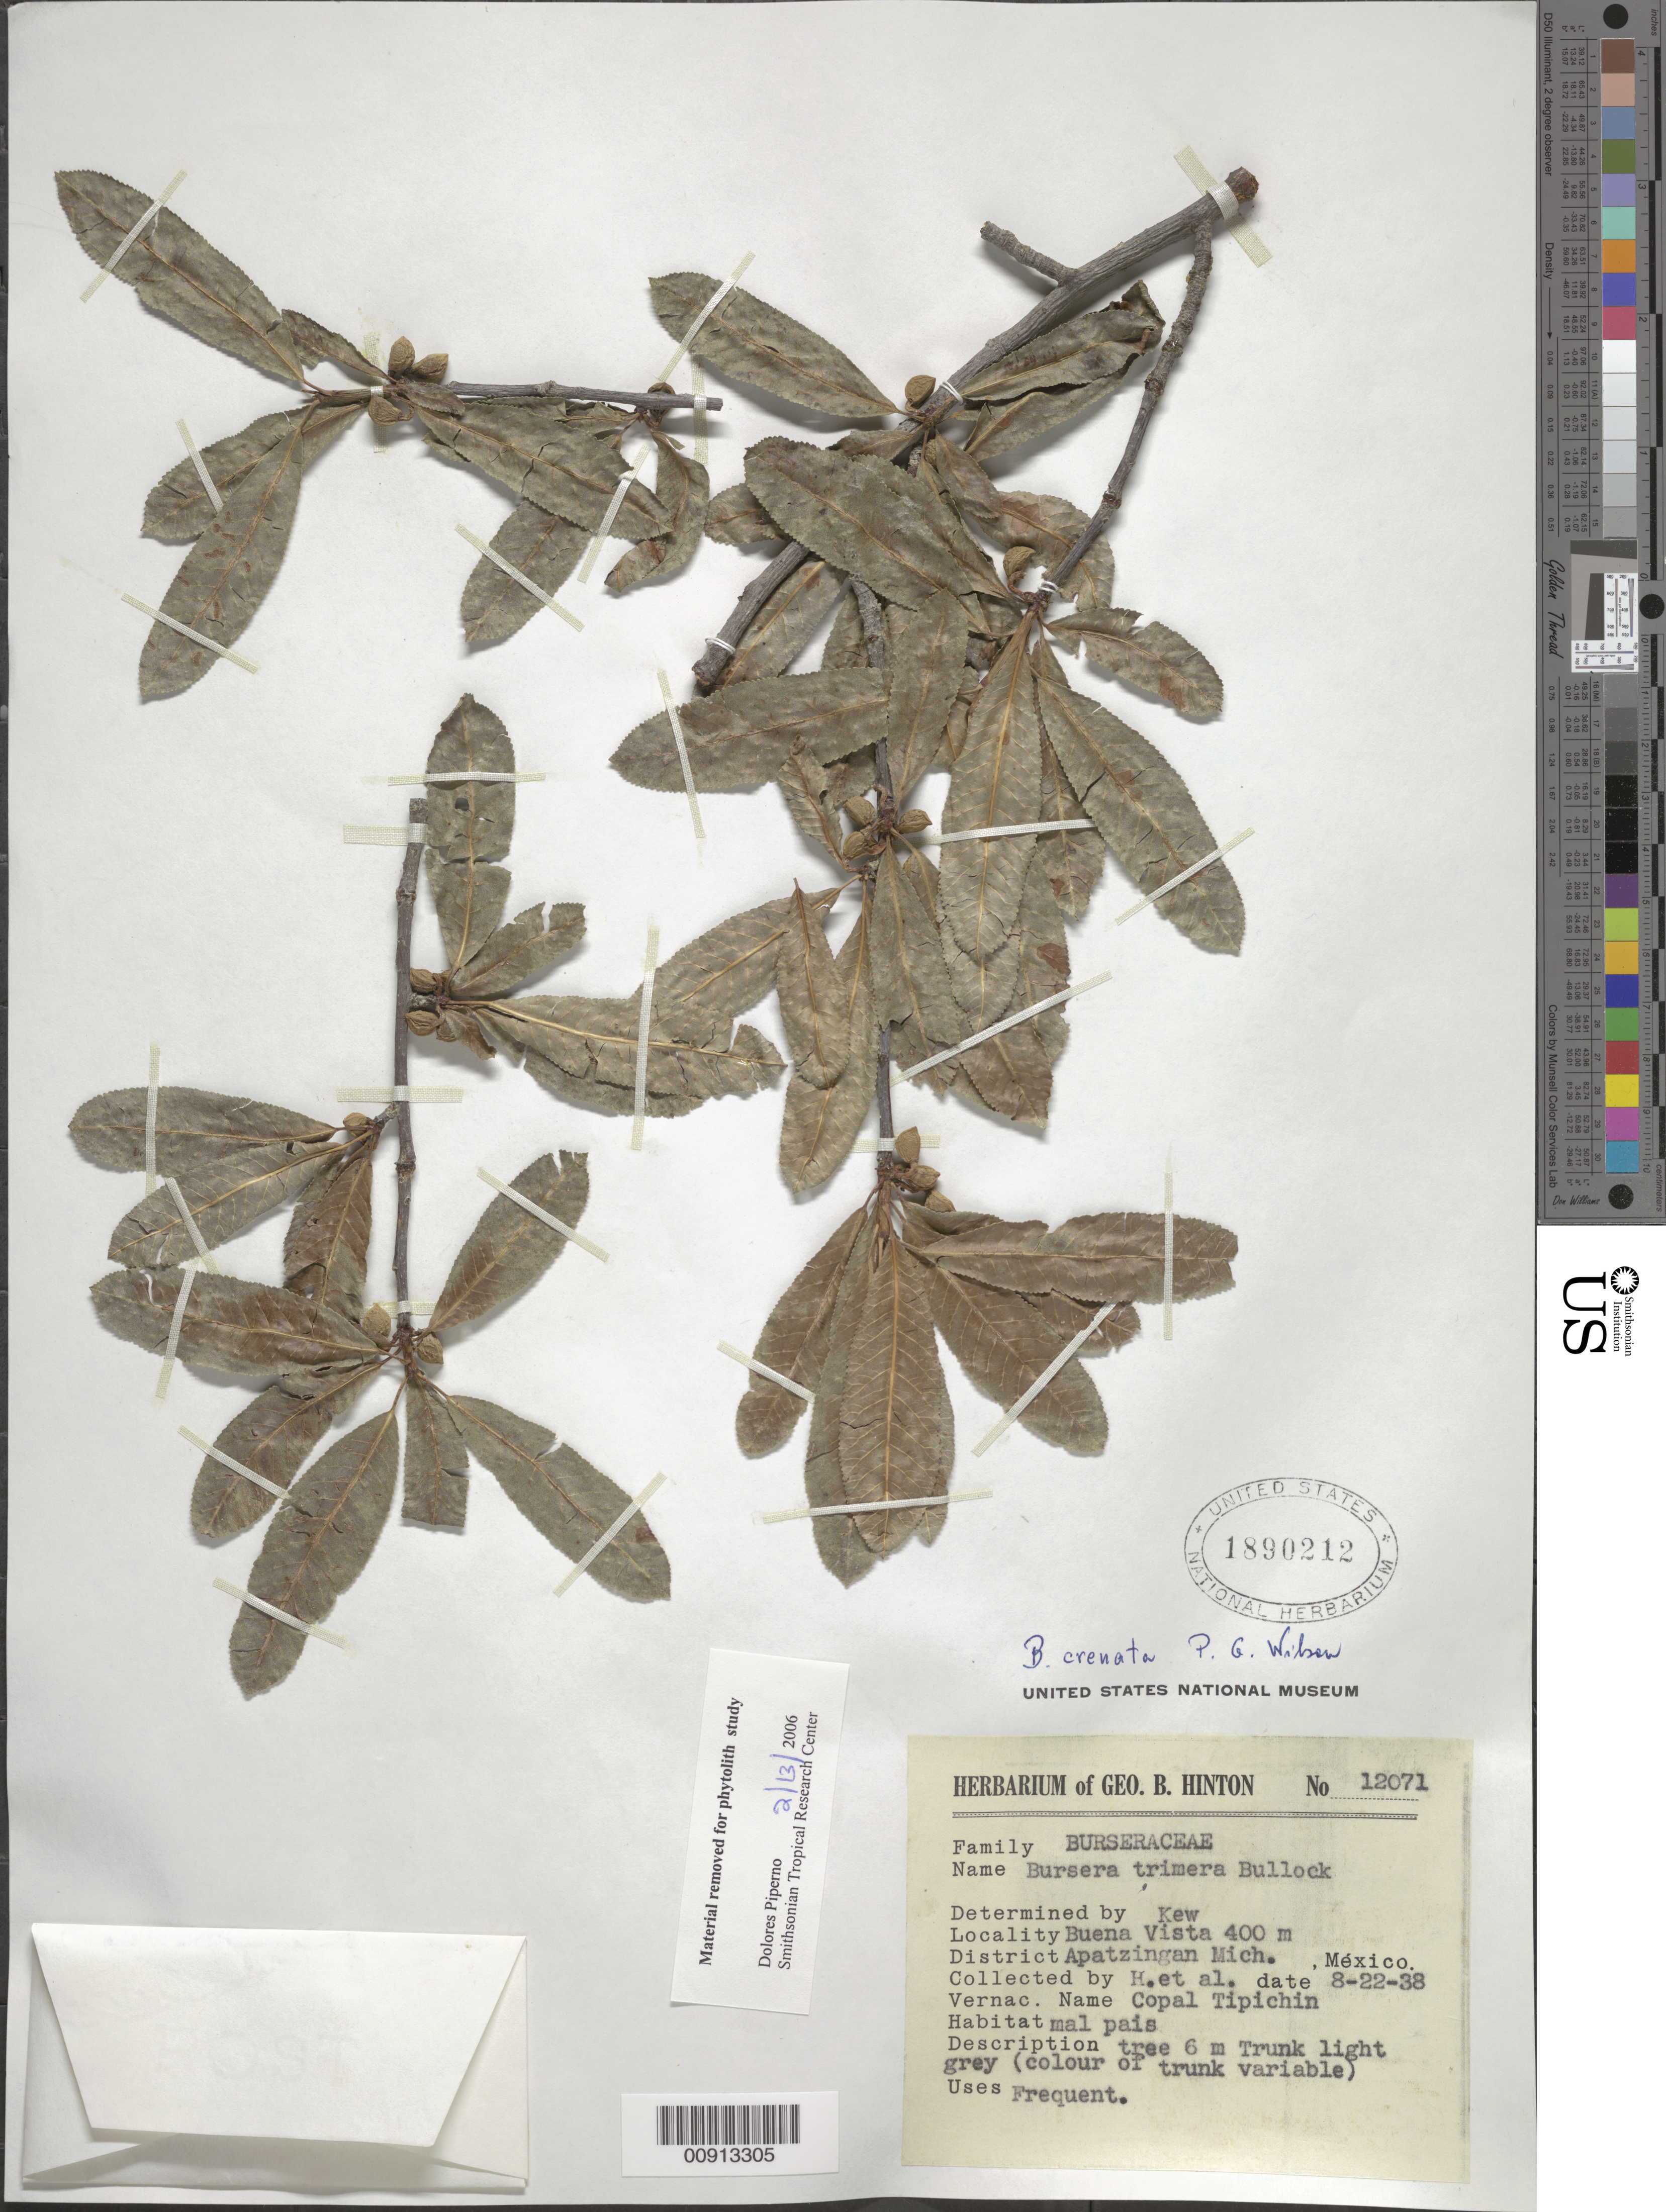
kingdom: Plantae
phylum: Tracheophyta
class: Magnoliopsida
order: Sapindales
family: Burseraceae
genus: Bursera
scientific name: Bursera crenata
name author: Paul G. Wilson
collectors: G. B. Hinton & et al.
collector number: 12071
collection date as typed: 22 Aug 1938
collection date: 1938-08-22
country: Mexico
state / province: Michoacán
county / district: Apatzingán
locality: Buena Vista, District Apatzingán, Michoacán.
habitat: Mal pais.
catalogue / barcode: US 1890212